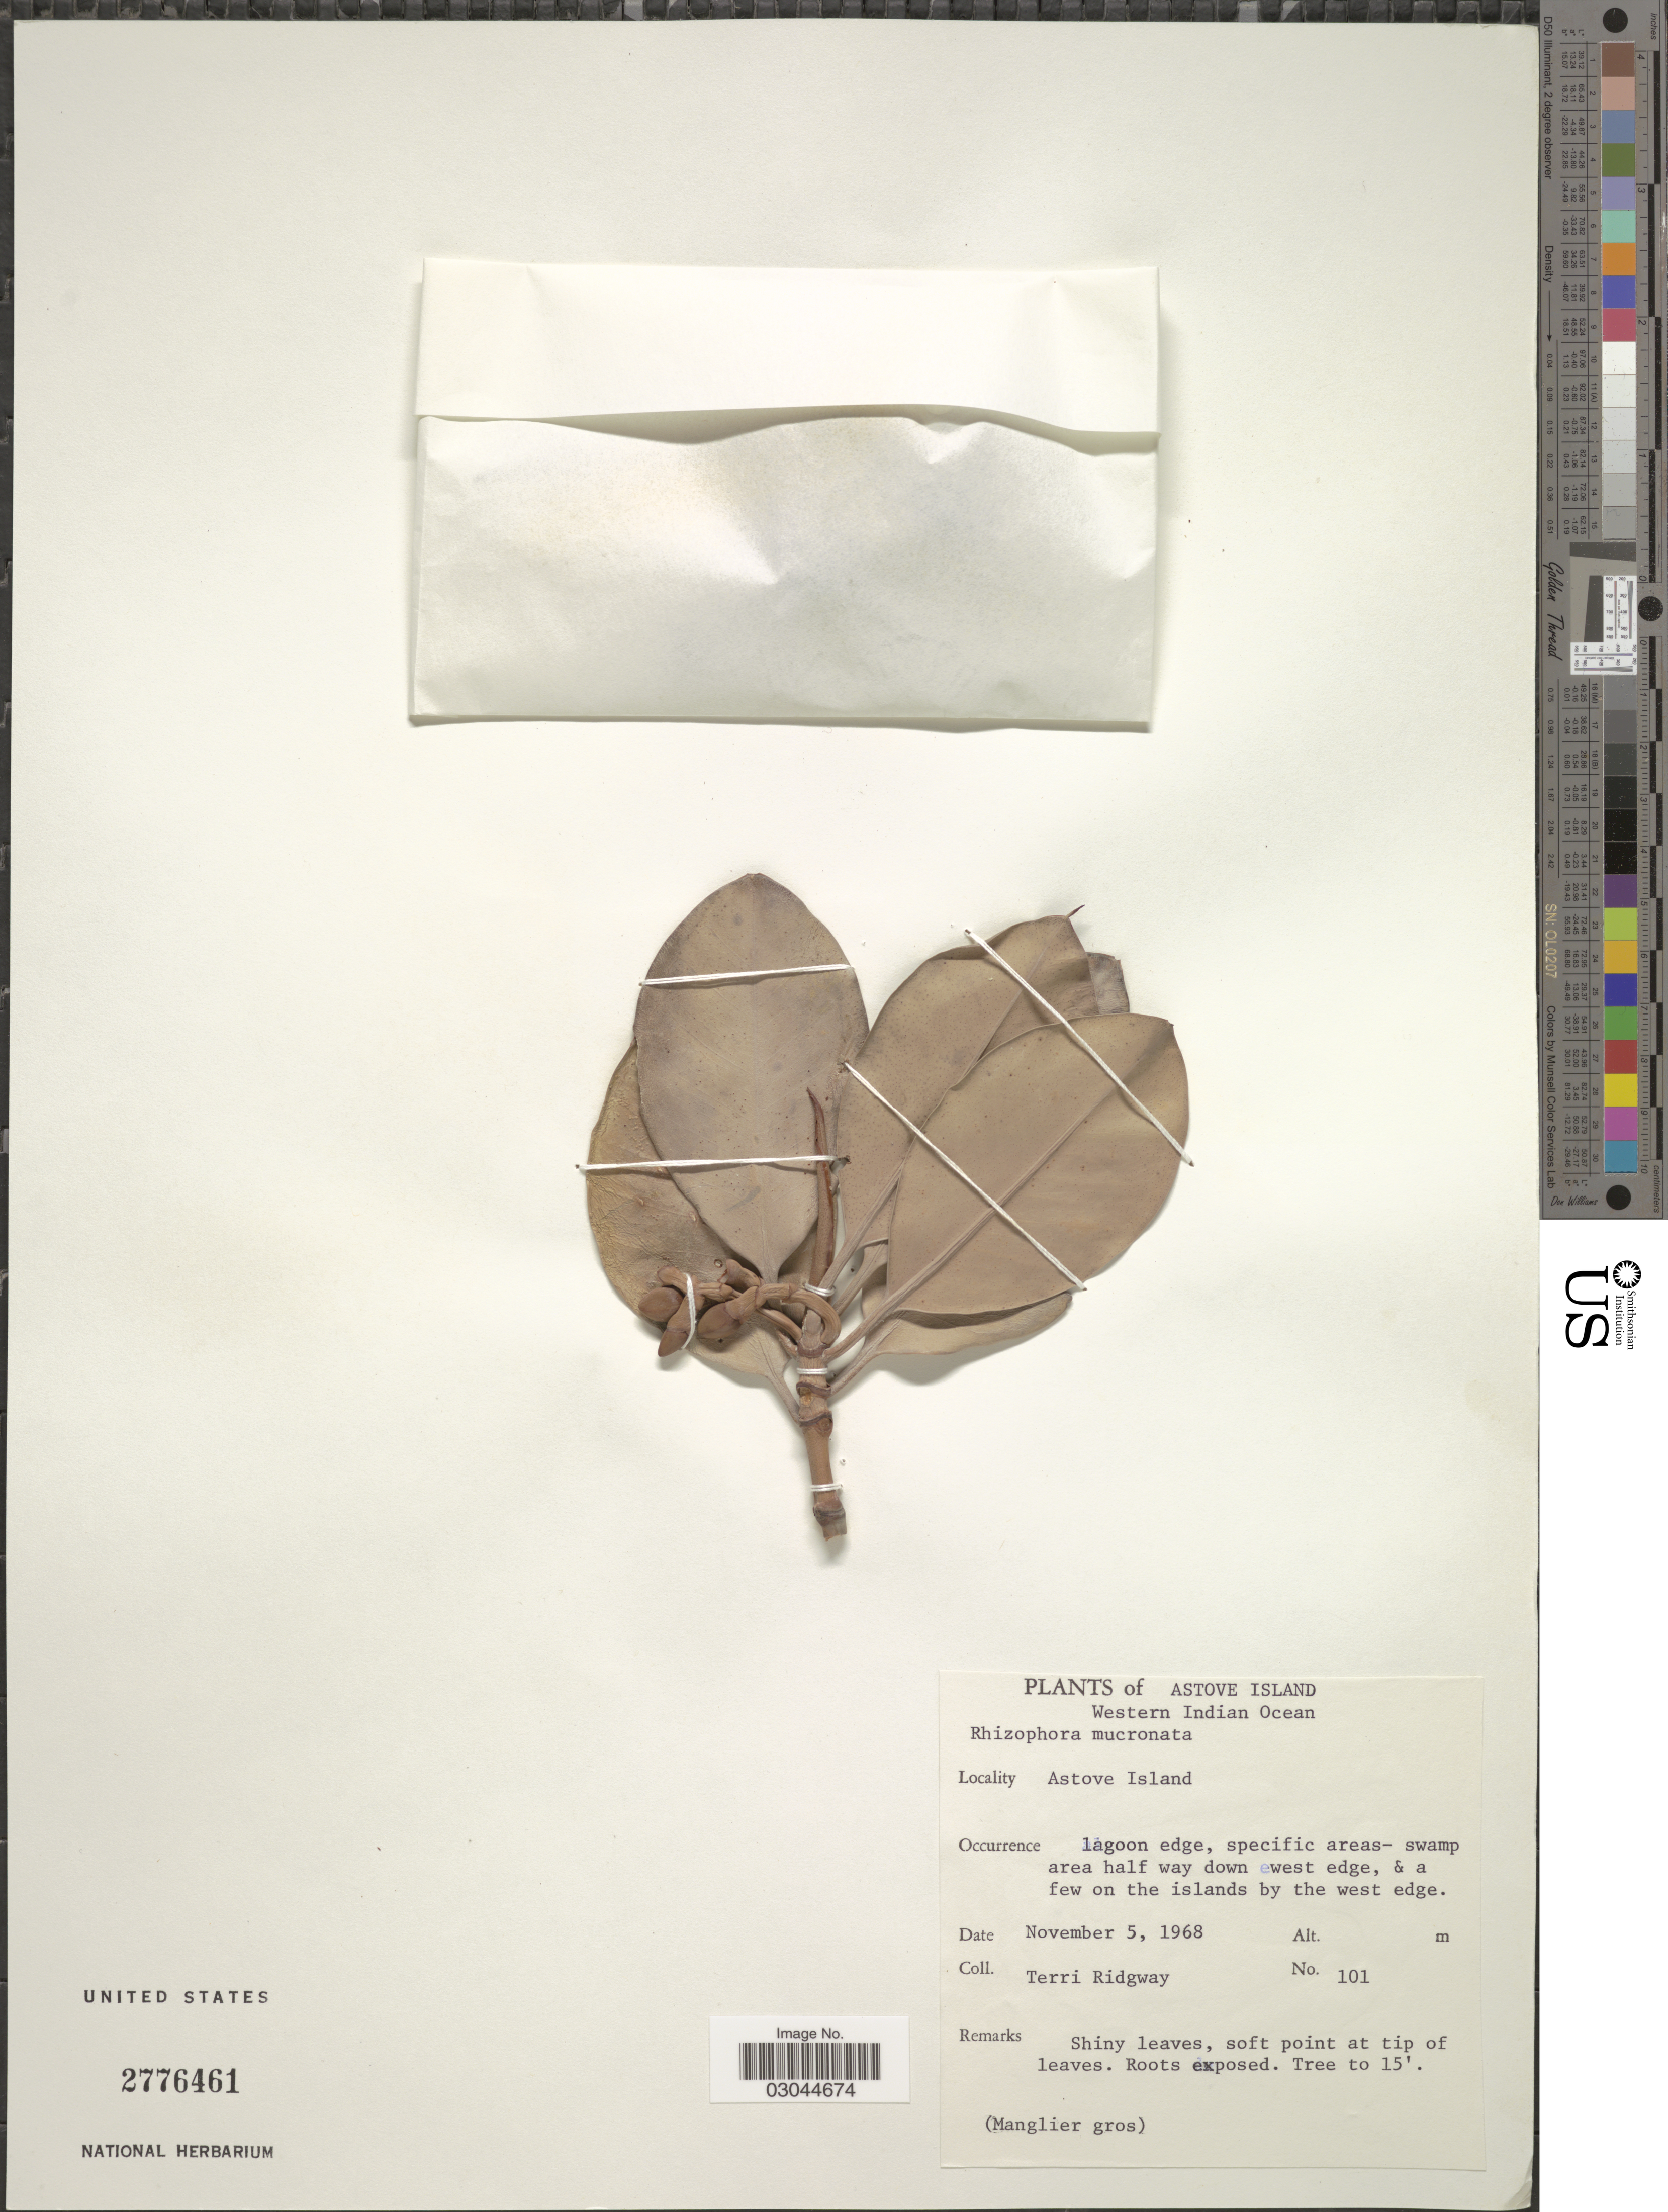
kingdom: Plantae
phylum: Tracheophyta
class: Magnoliopsida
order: Malpighiales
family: Rhizophoraceae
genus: Rhizophora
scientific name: Rhizophora mucronata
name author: Lam.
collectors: T. Ridgway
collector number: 101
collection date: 1968-11-05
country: Seychelles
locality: Astove Island. Western Indian Ocean, lagoon edge, specific areas- swamp area half way down west edge & a few on the islands by the west edge.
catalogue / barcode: US 2776461